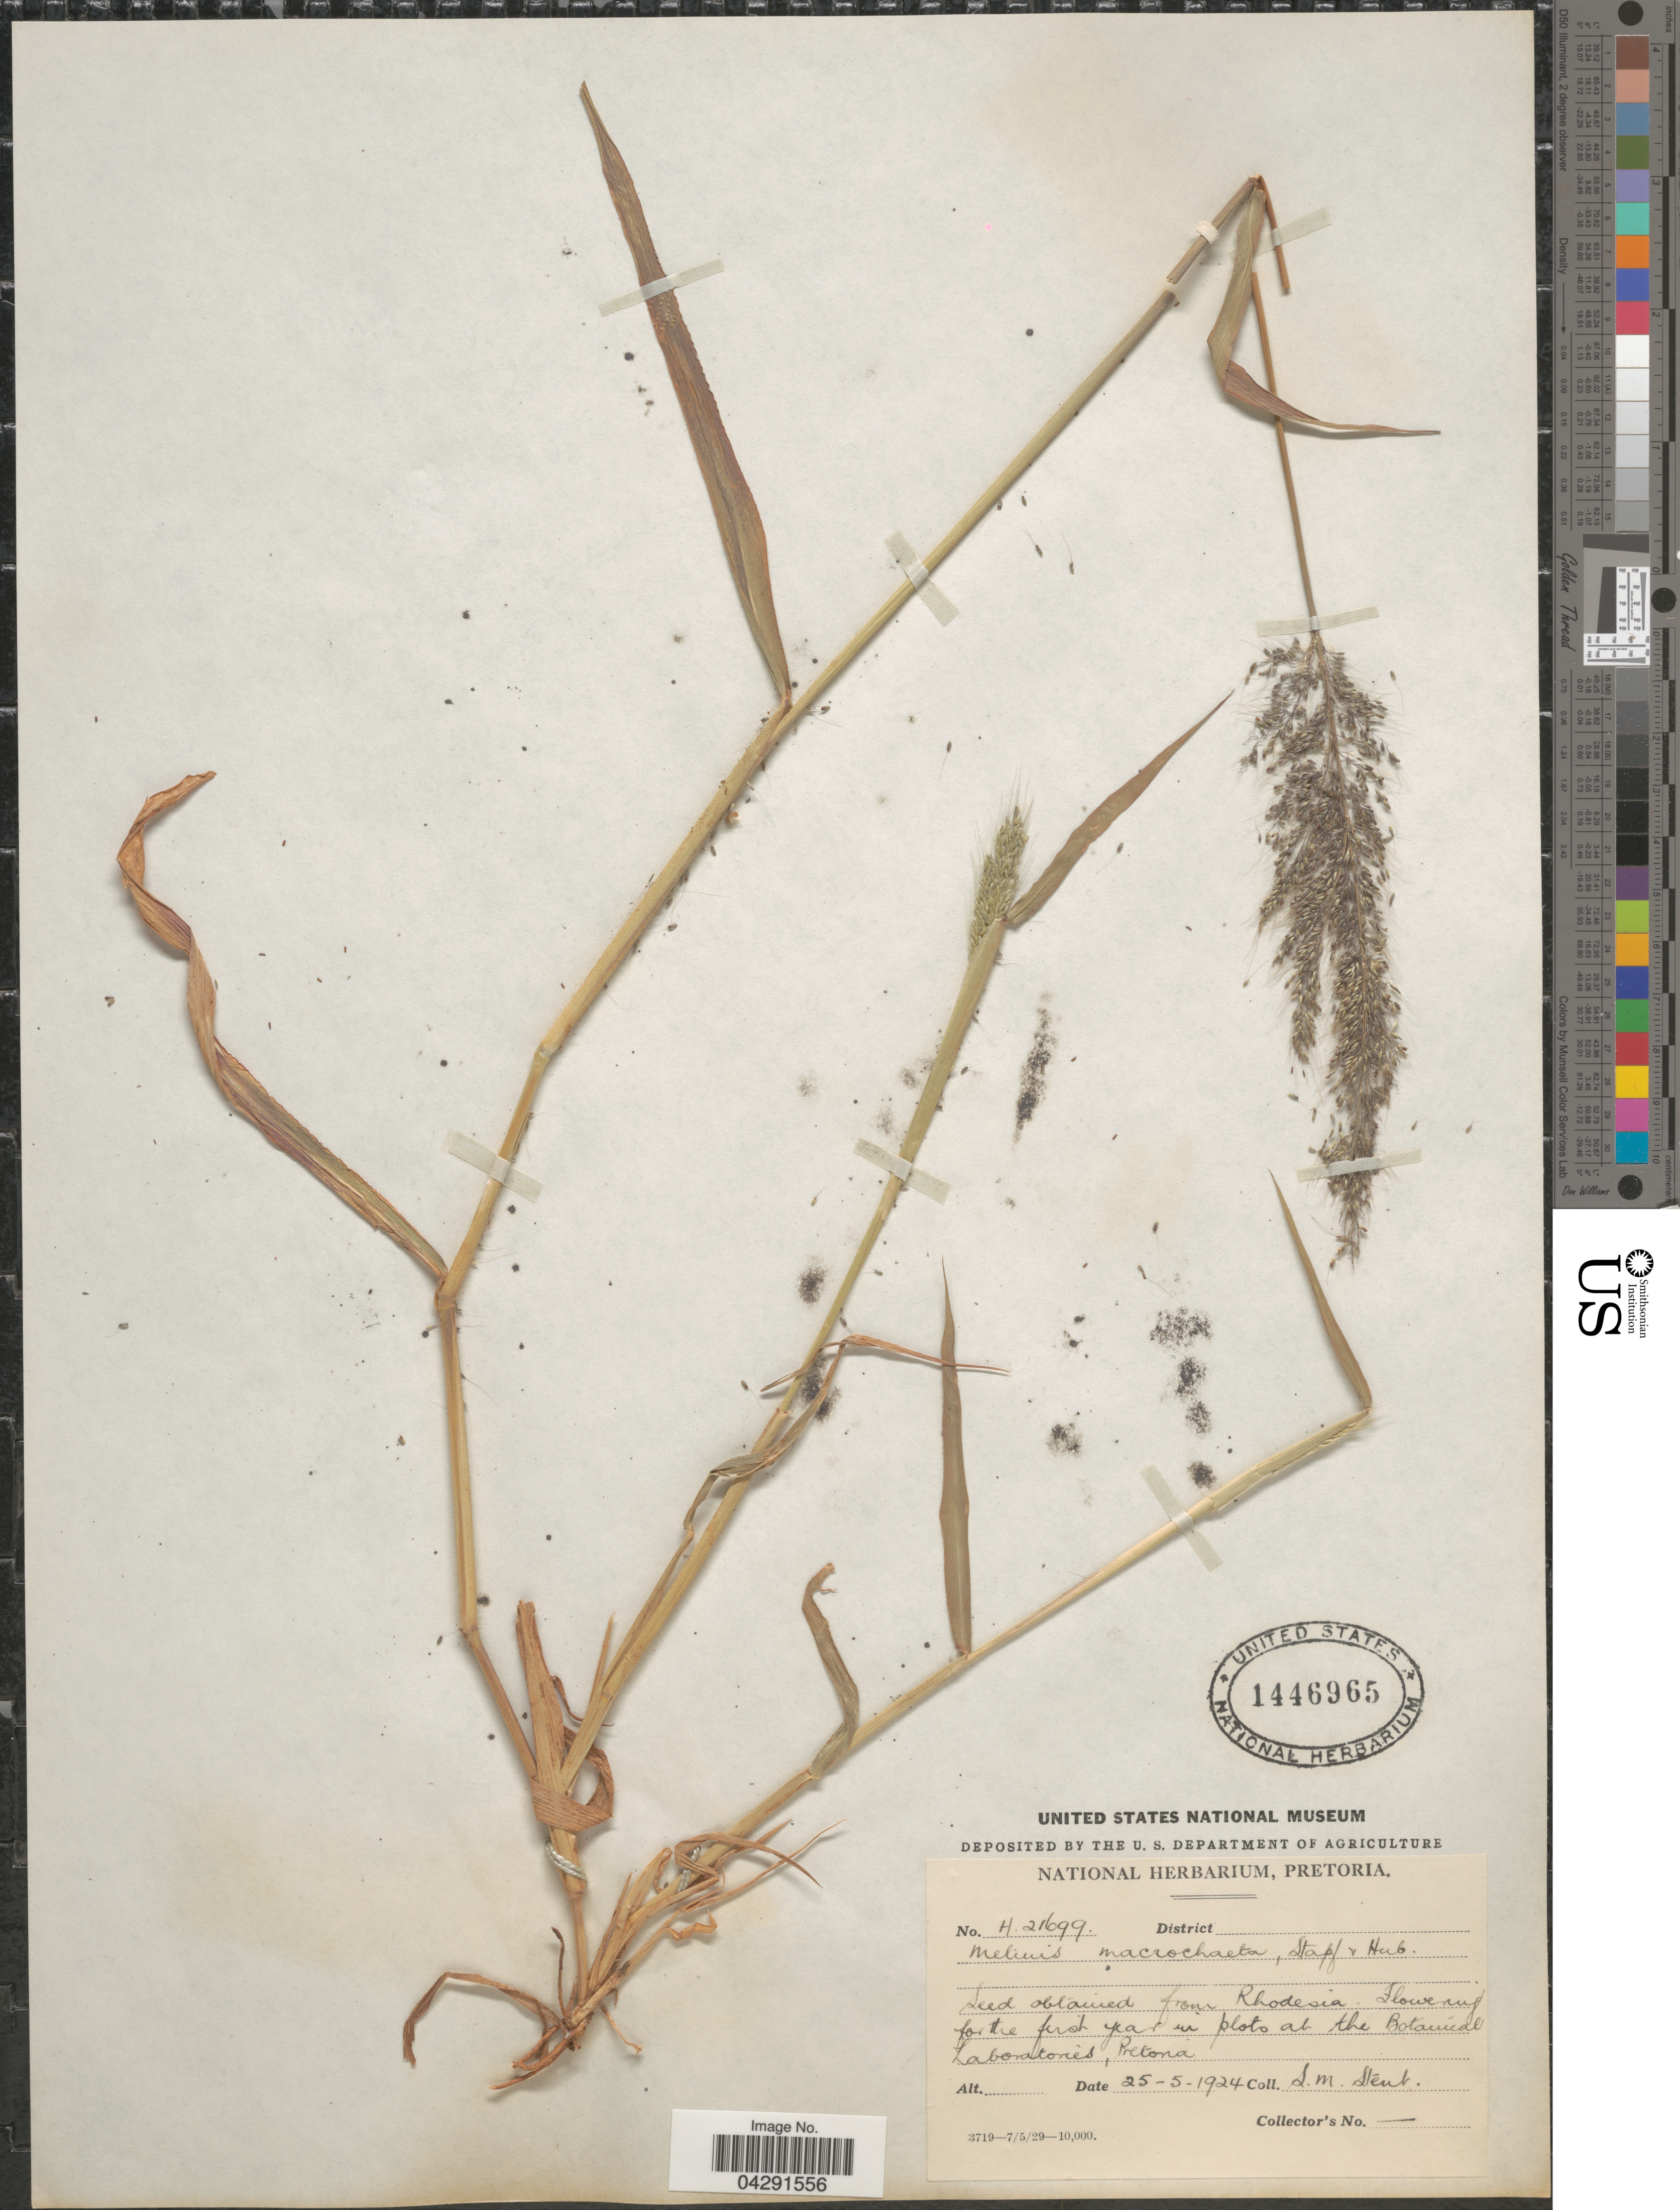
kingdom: Plantae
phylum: Tracheophyta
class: Liliopsida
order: Poales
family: Poaceae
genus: Melinis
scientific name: Melinis tenuissima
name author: Stapf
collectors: S. Stent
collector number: H21699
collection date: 1924-05-25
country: South Africa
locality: From Rhodesia. At the Botanical Laboratories, Pretoria.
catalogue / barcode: US 1446965